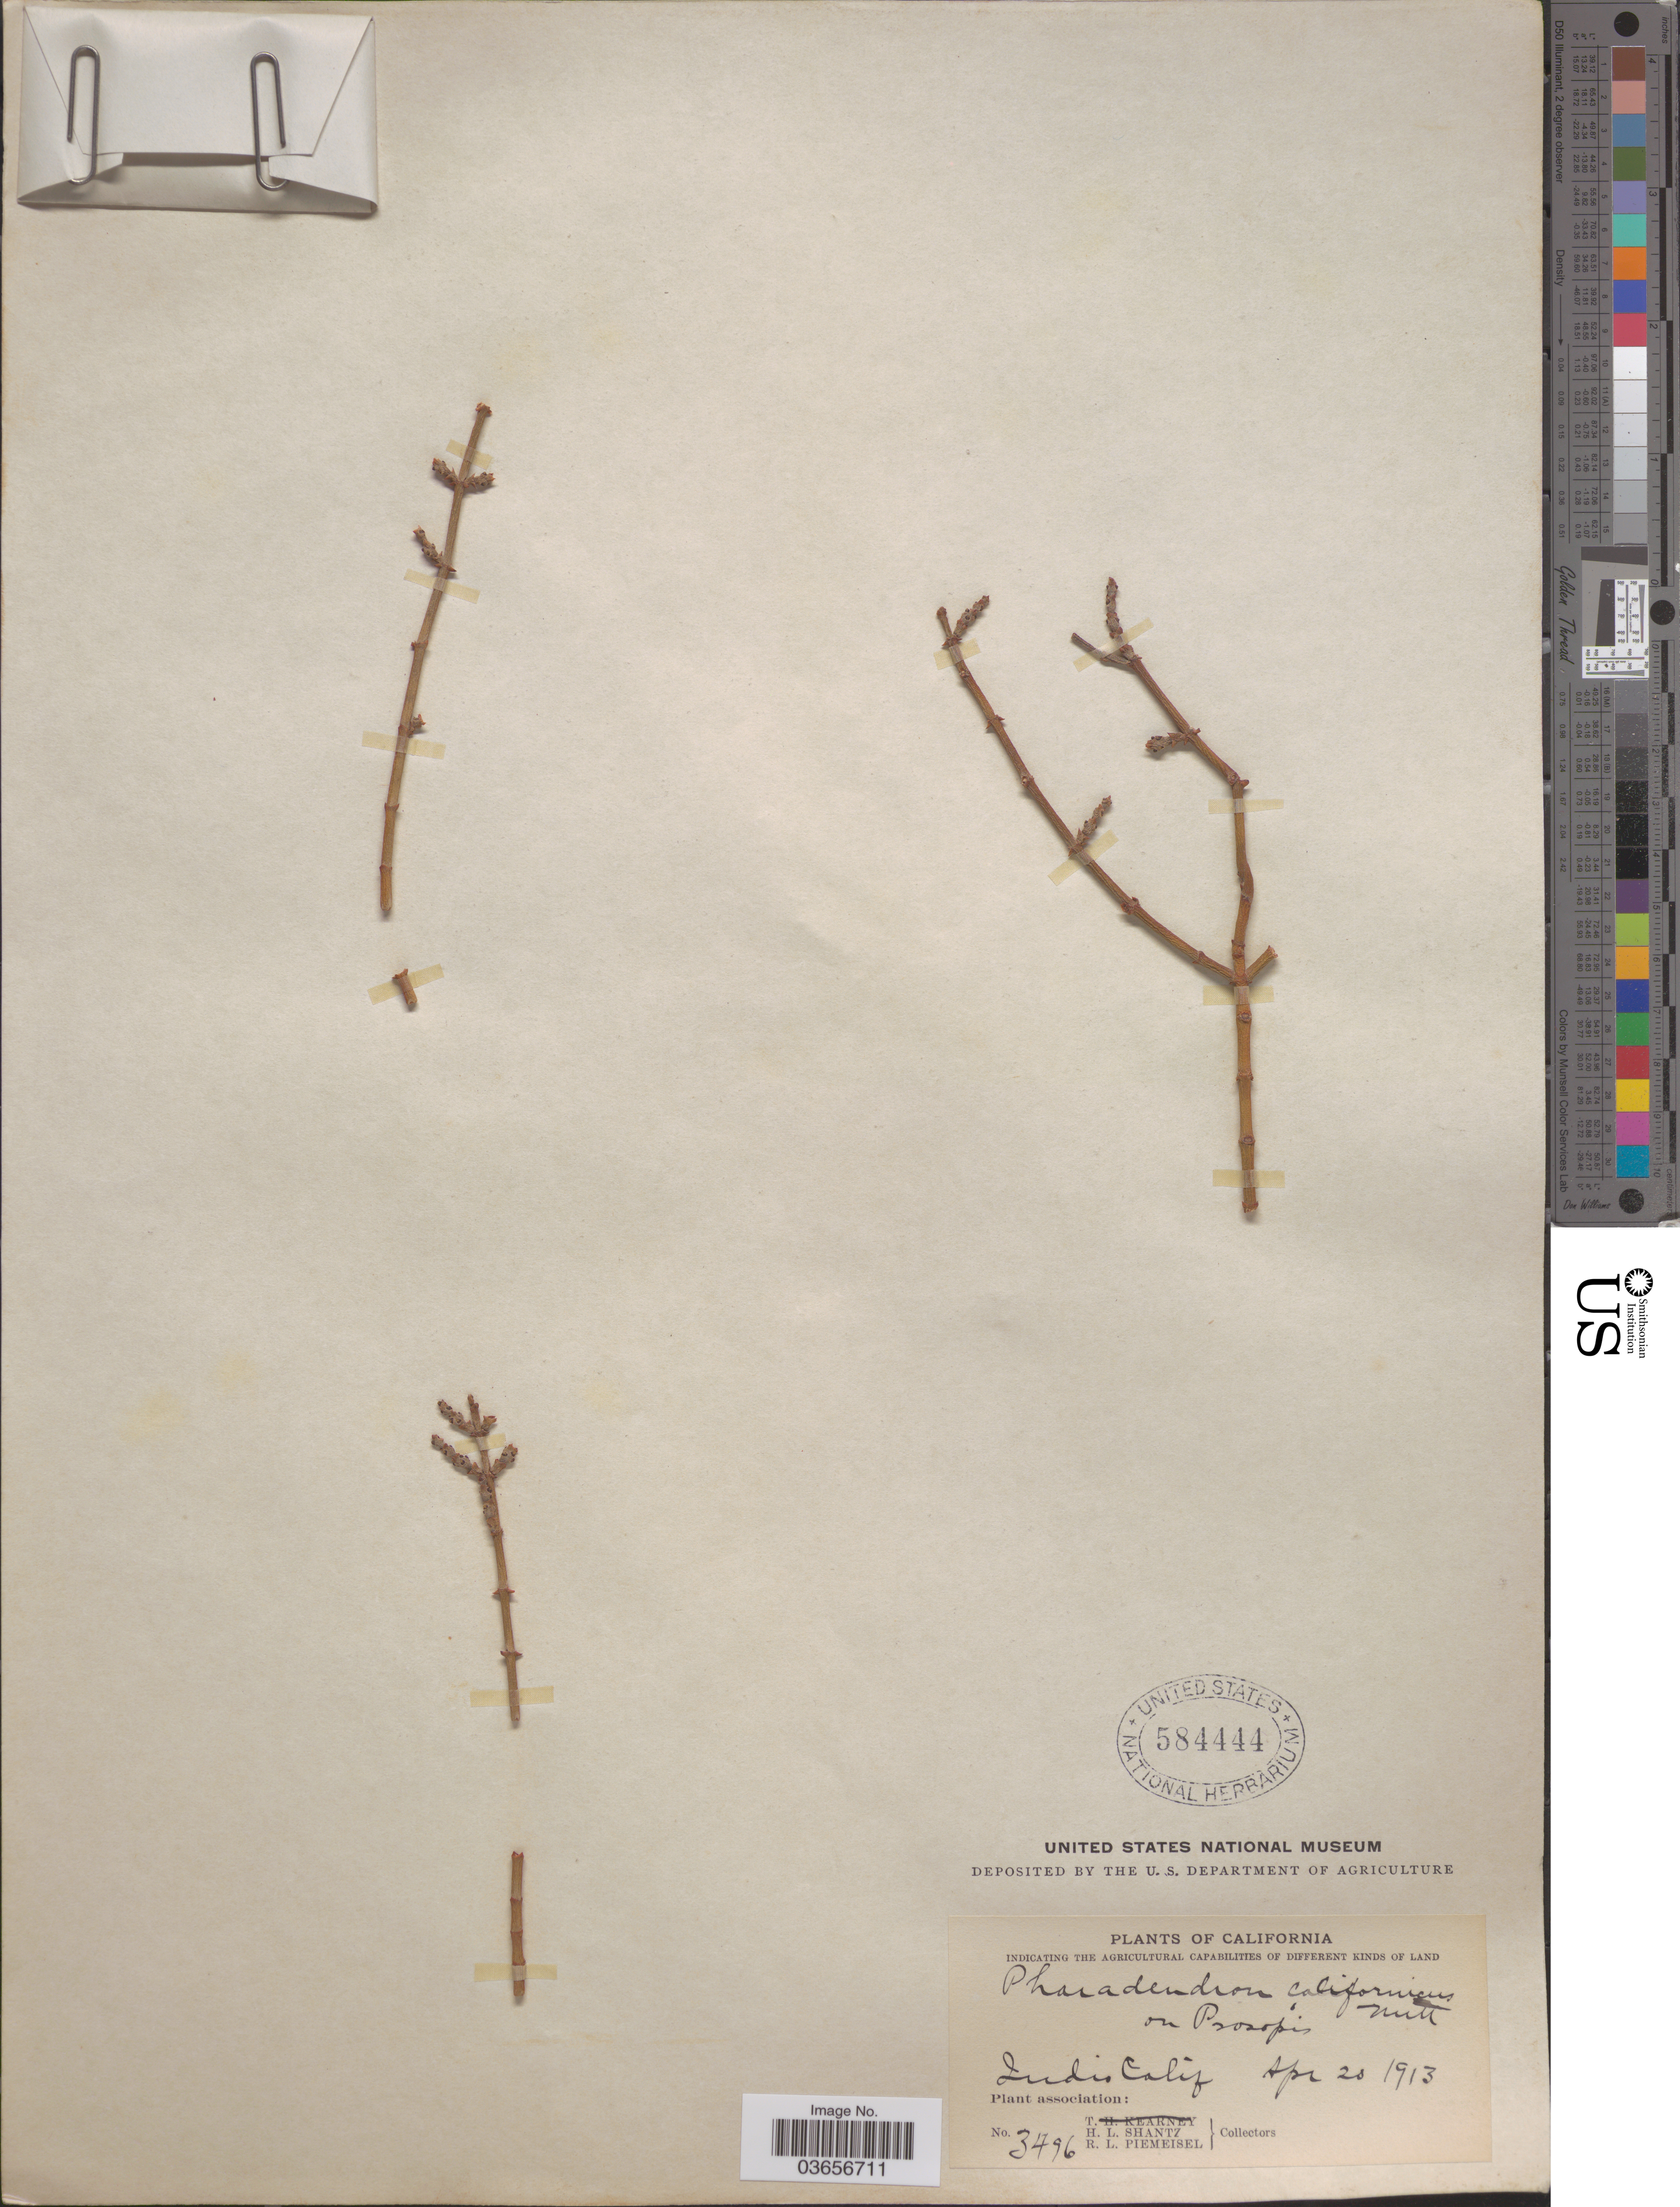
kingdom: Plantae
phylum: Tracheophyta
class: Magnoliopsida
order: Santalales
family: Viscaceae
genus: Phoradendron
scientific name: Phoradendron californicum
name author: Nutt.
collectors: H. Shantz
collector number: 3496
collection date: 1913-04-20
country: United States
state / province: California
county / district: Riverside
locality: Indio Calif.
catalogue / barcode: US 584444